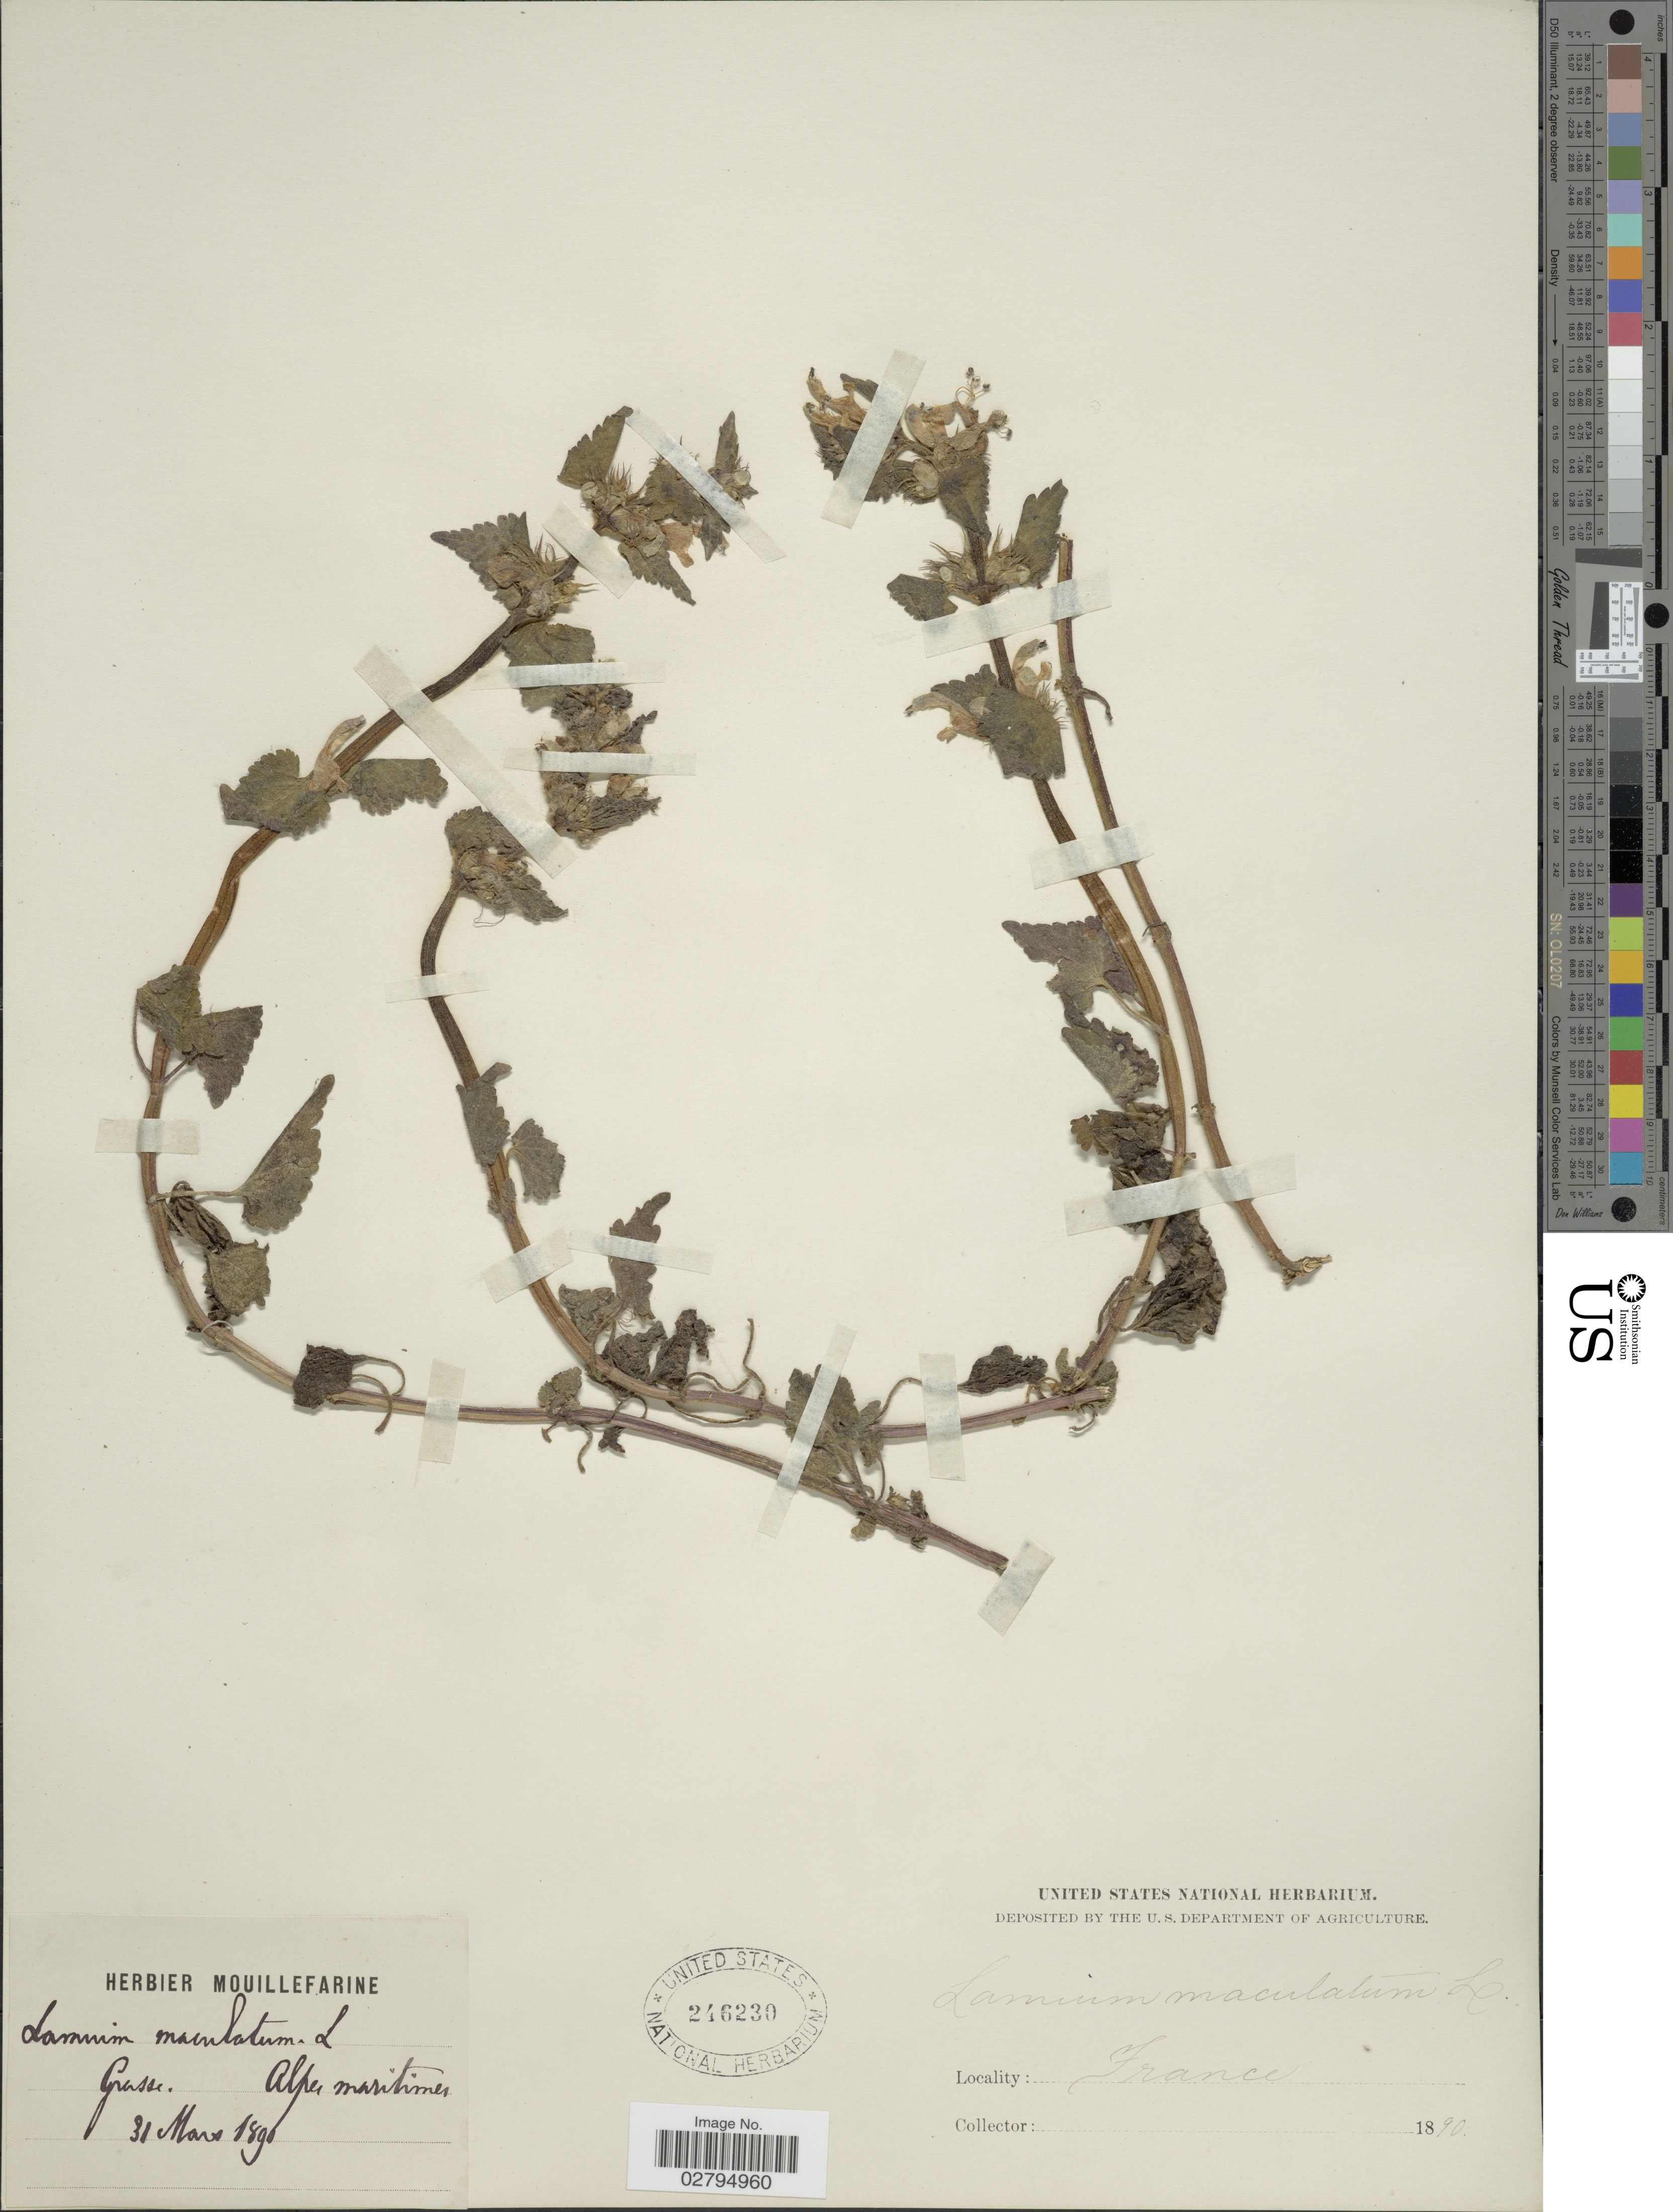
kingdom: Plantae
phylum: Tracheophyta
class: Magnoliopsida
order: Lamiales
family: Lamiaceae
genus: Lamium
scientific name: Lamium maculatum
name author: (L.) L.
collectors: ex herb. Mouillefarine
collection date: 1890-03-31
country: France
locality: Grasse. Alpes maritimes.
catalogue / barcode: US 246230